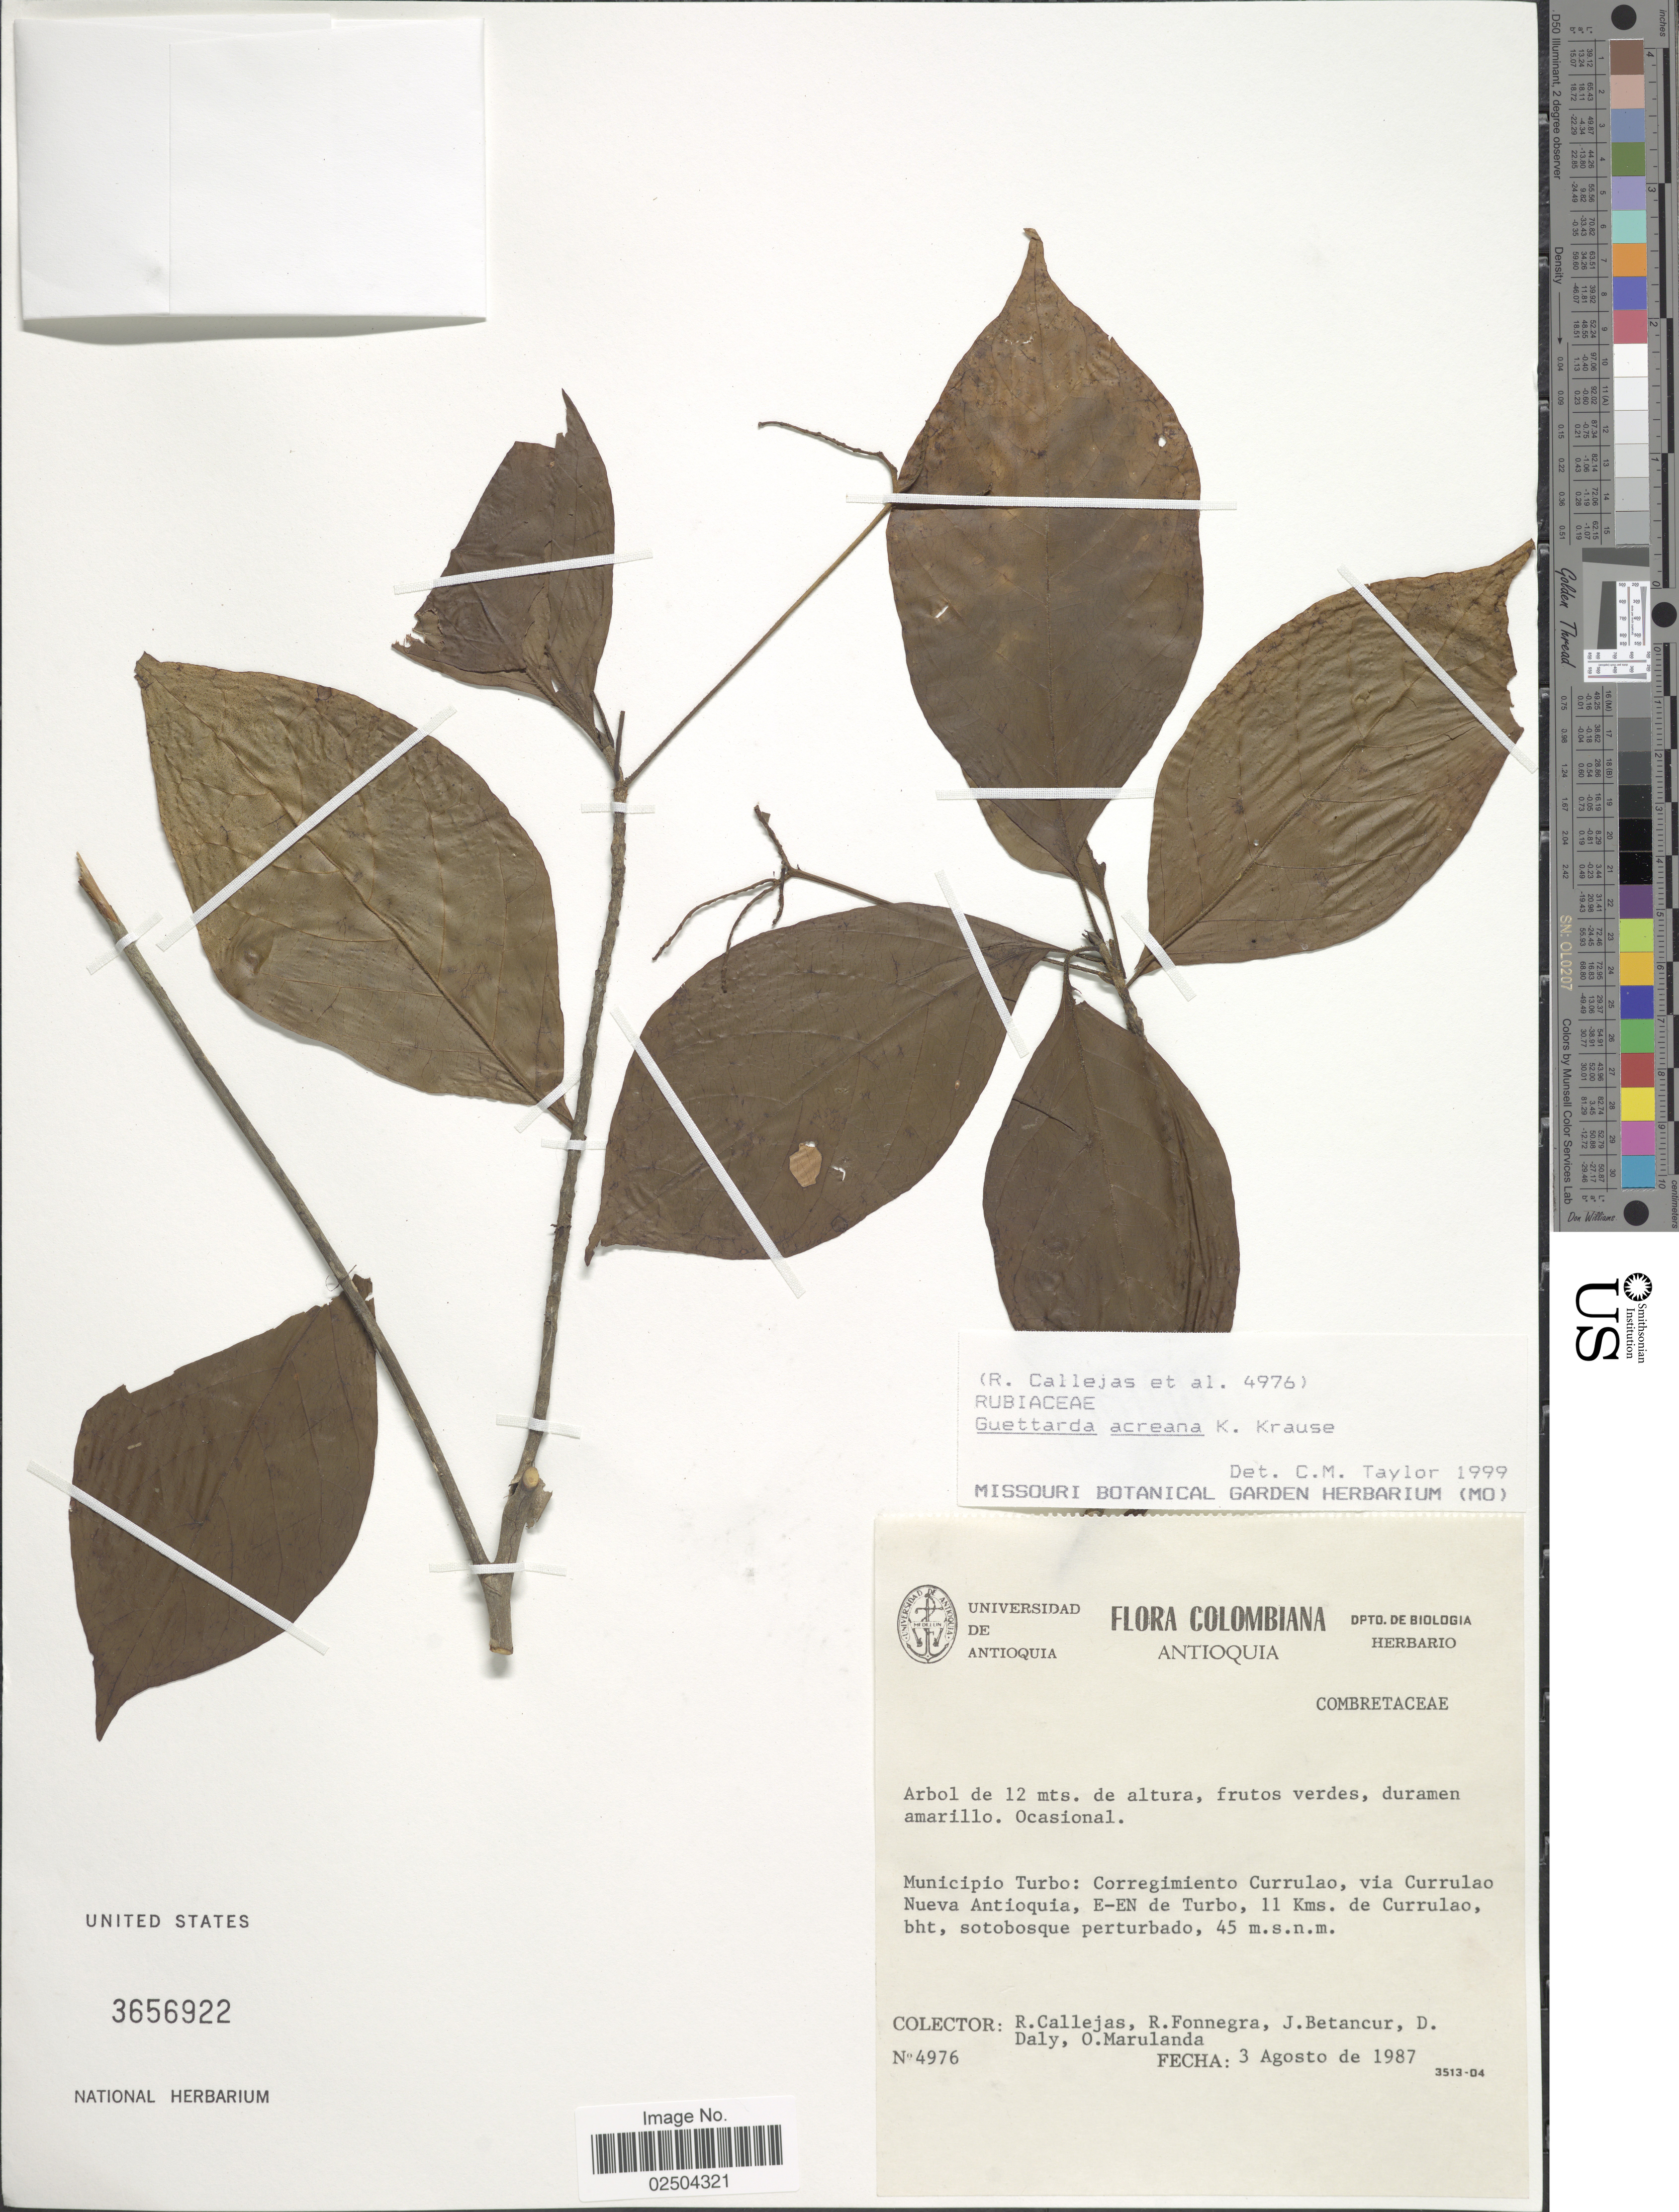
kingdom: Plantae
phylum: Tracheophyta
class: Magnoliopsida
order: Gentianales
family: Rubiaceae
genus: Guettarda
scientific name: Guettarda acreana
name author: K. Krause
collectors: R. Callejas, R. Fonnegra, J. Betancur, D. C. Daly & O. Marulanda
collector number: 4976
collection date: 1987-08-03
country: Colombia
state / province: Antioquia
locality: Antioquia, Municipio Turbo: Corregimiento Currulao, via Currulao Nueva Antioquia, E-EN de Turbo, 11 kms. de Currulao bht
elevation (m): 45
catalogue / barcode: US 3656922